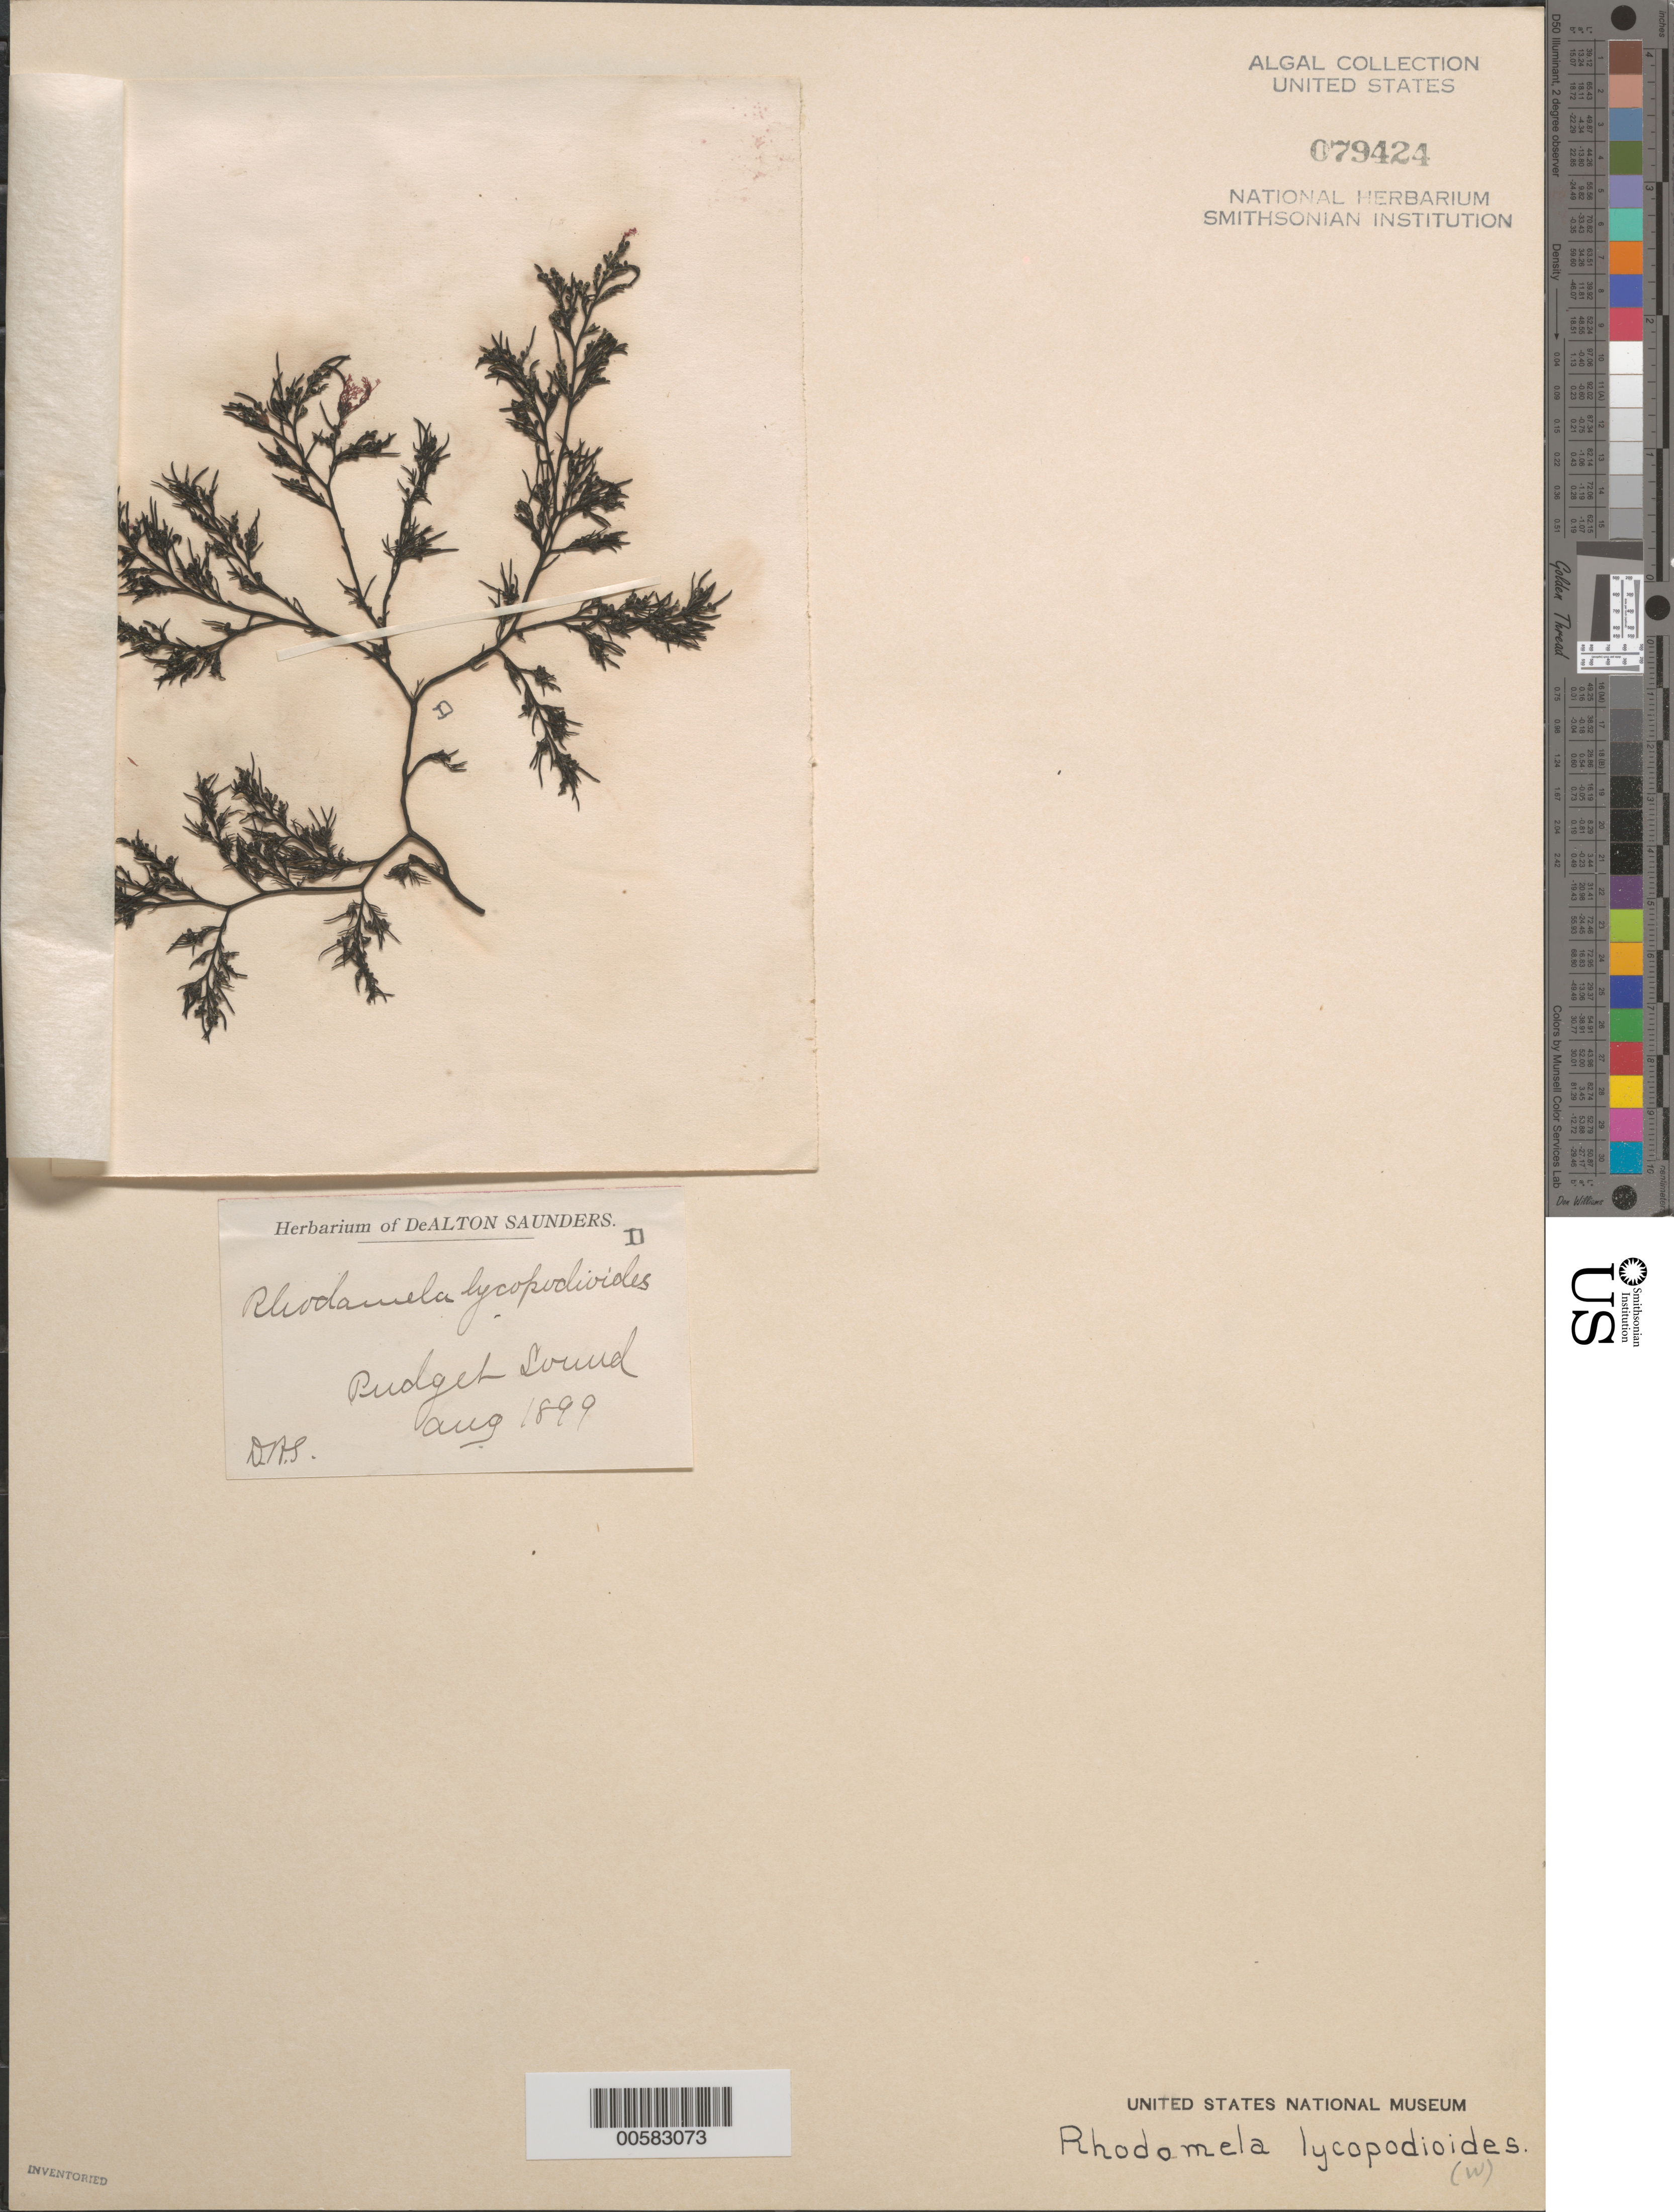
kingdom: Plantae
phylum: Rhodophyta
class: Florideophyceae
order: Ceramiales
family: Rhodomelaceae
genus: Rhodomela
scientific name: Rhodomela lycopodioides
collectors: D. Saunders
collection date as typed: Aug 1899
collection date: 1899-08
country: United States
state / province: Washington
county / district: King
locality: Puget Sound (Pudget Sound)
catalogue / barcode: US 79424